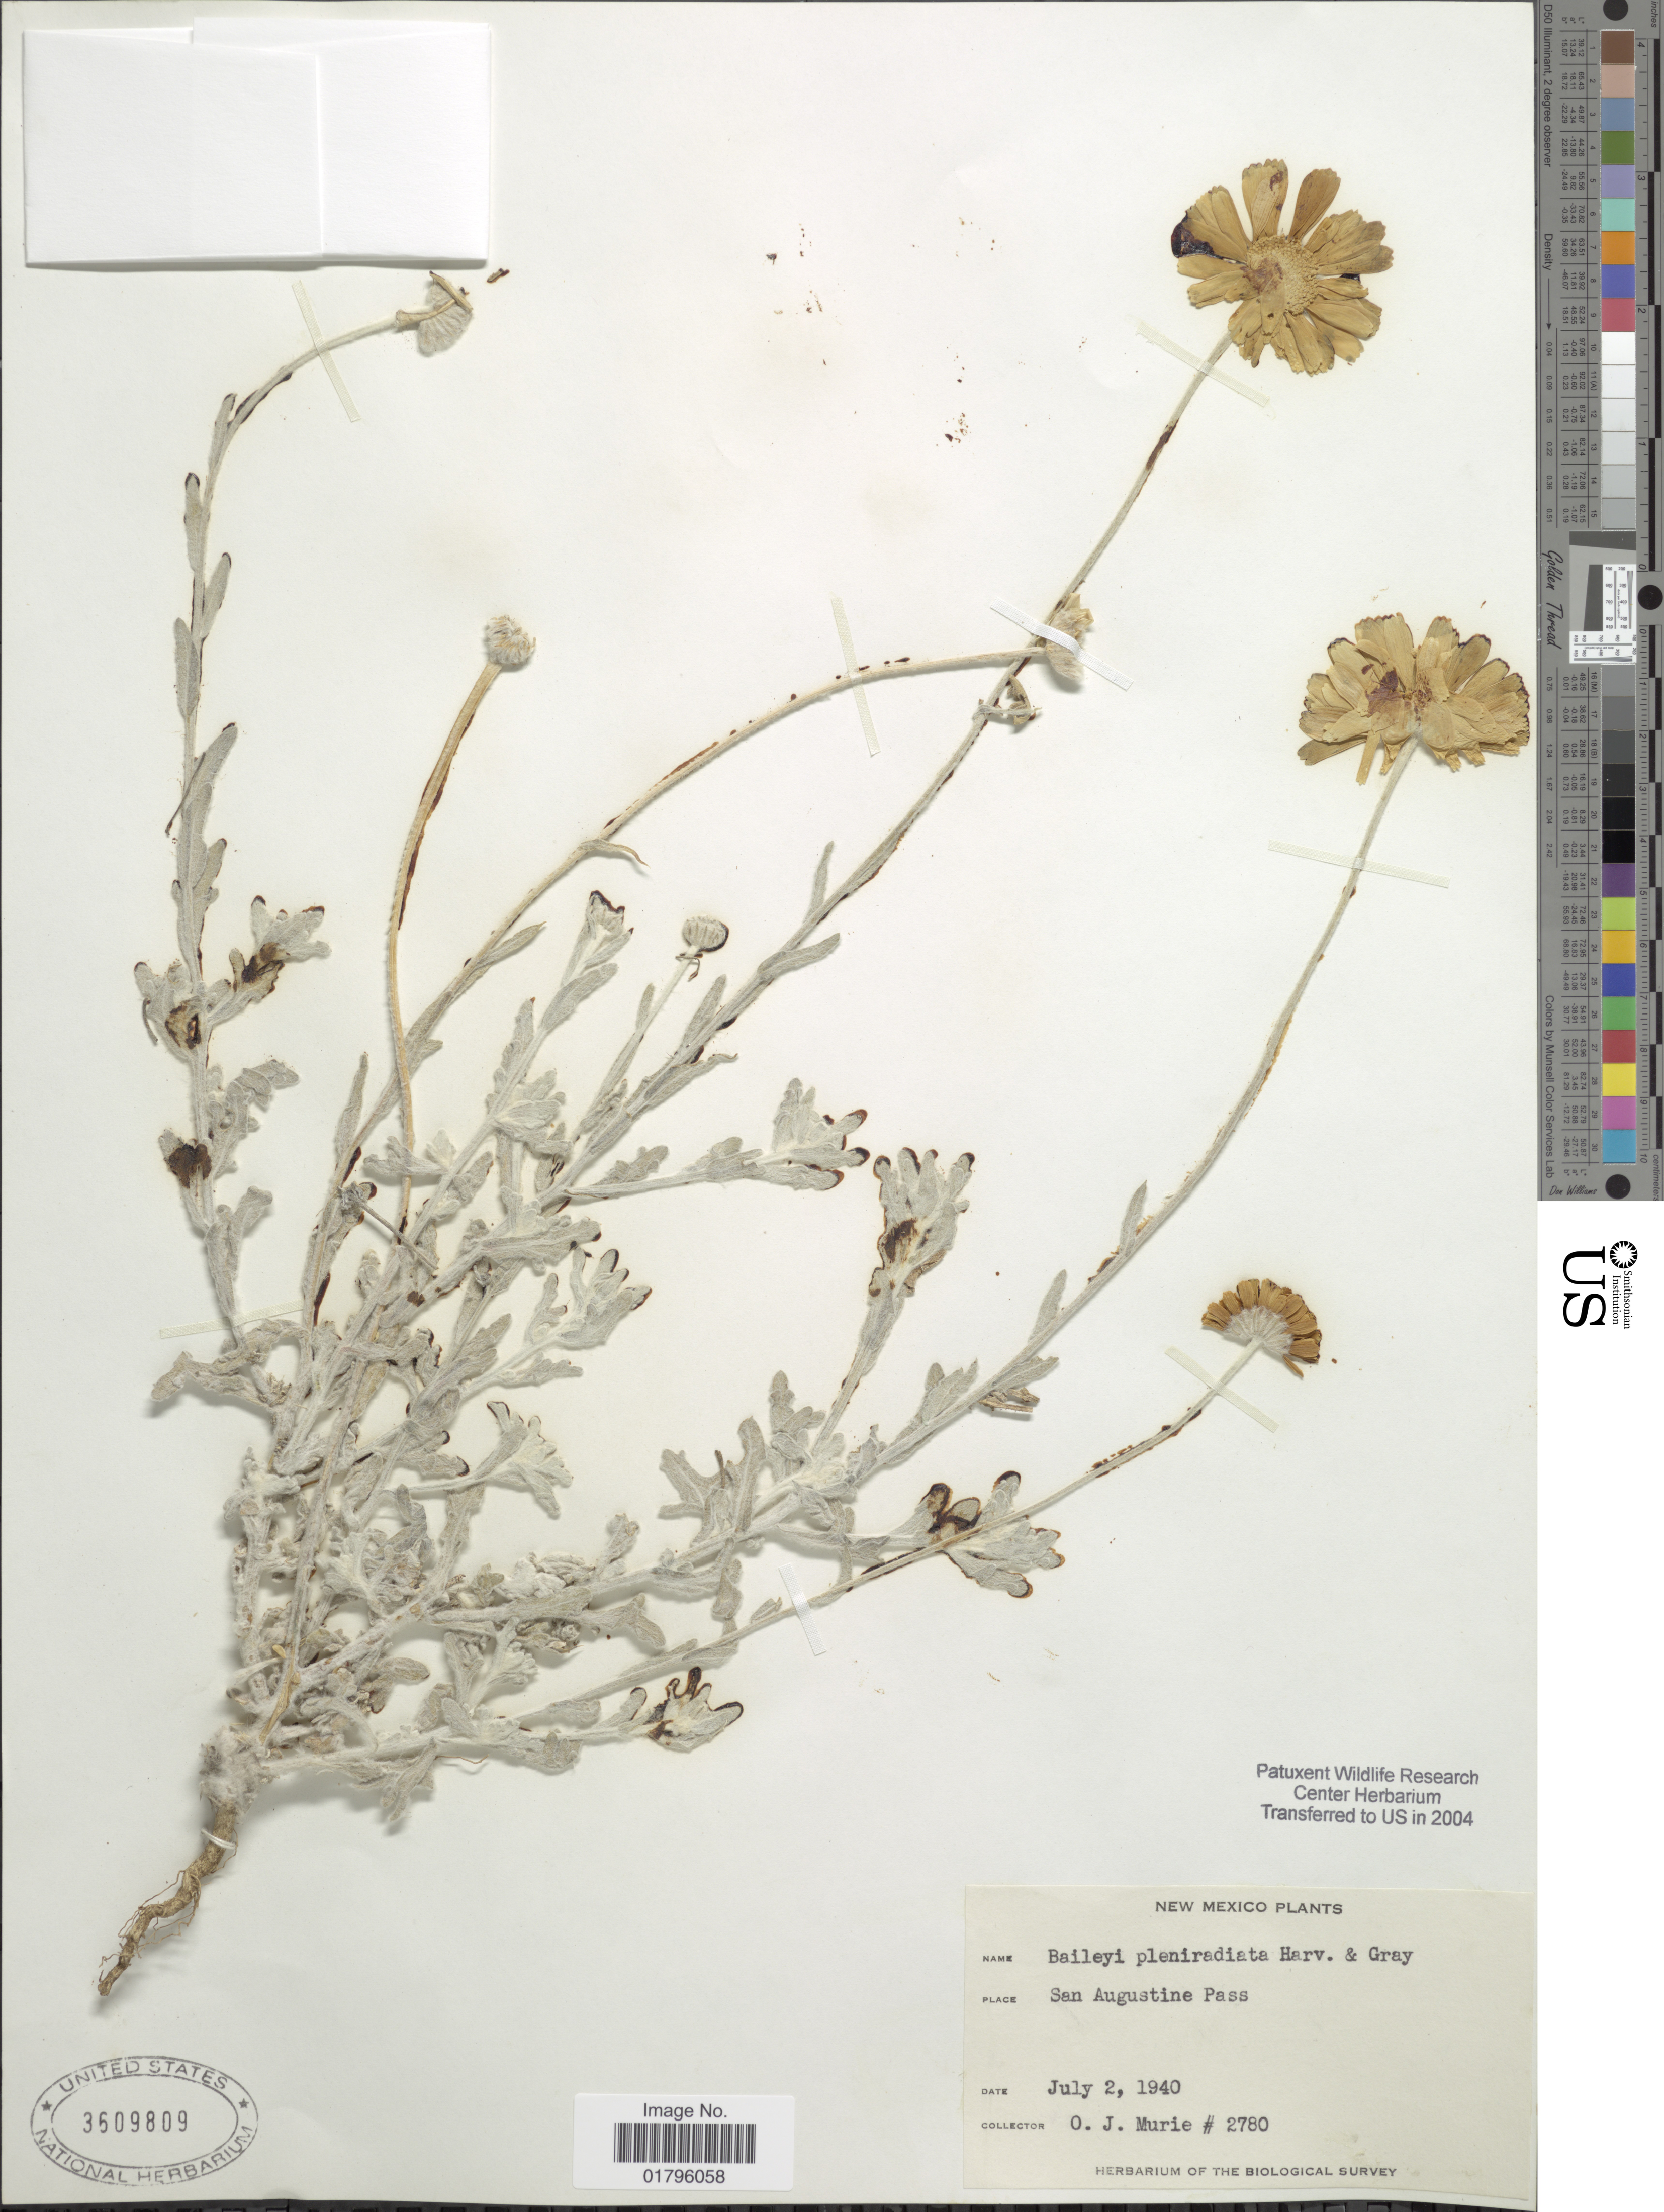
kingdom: Plantae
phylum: Tracheophyta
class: Magnoliopsida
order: Asterales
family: Asteraceae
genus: Baileya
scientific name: Baileya pleniradiata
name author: Harv. & A. Gray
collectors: O. Murie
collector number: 2780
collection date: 1940-07-02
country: United States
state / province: New Mexico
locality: San Augustine Pass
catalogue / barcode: US 3609809